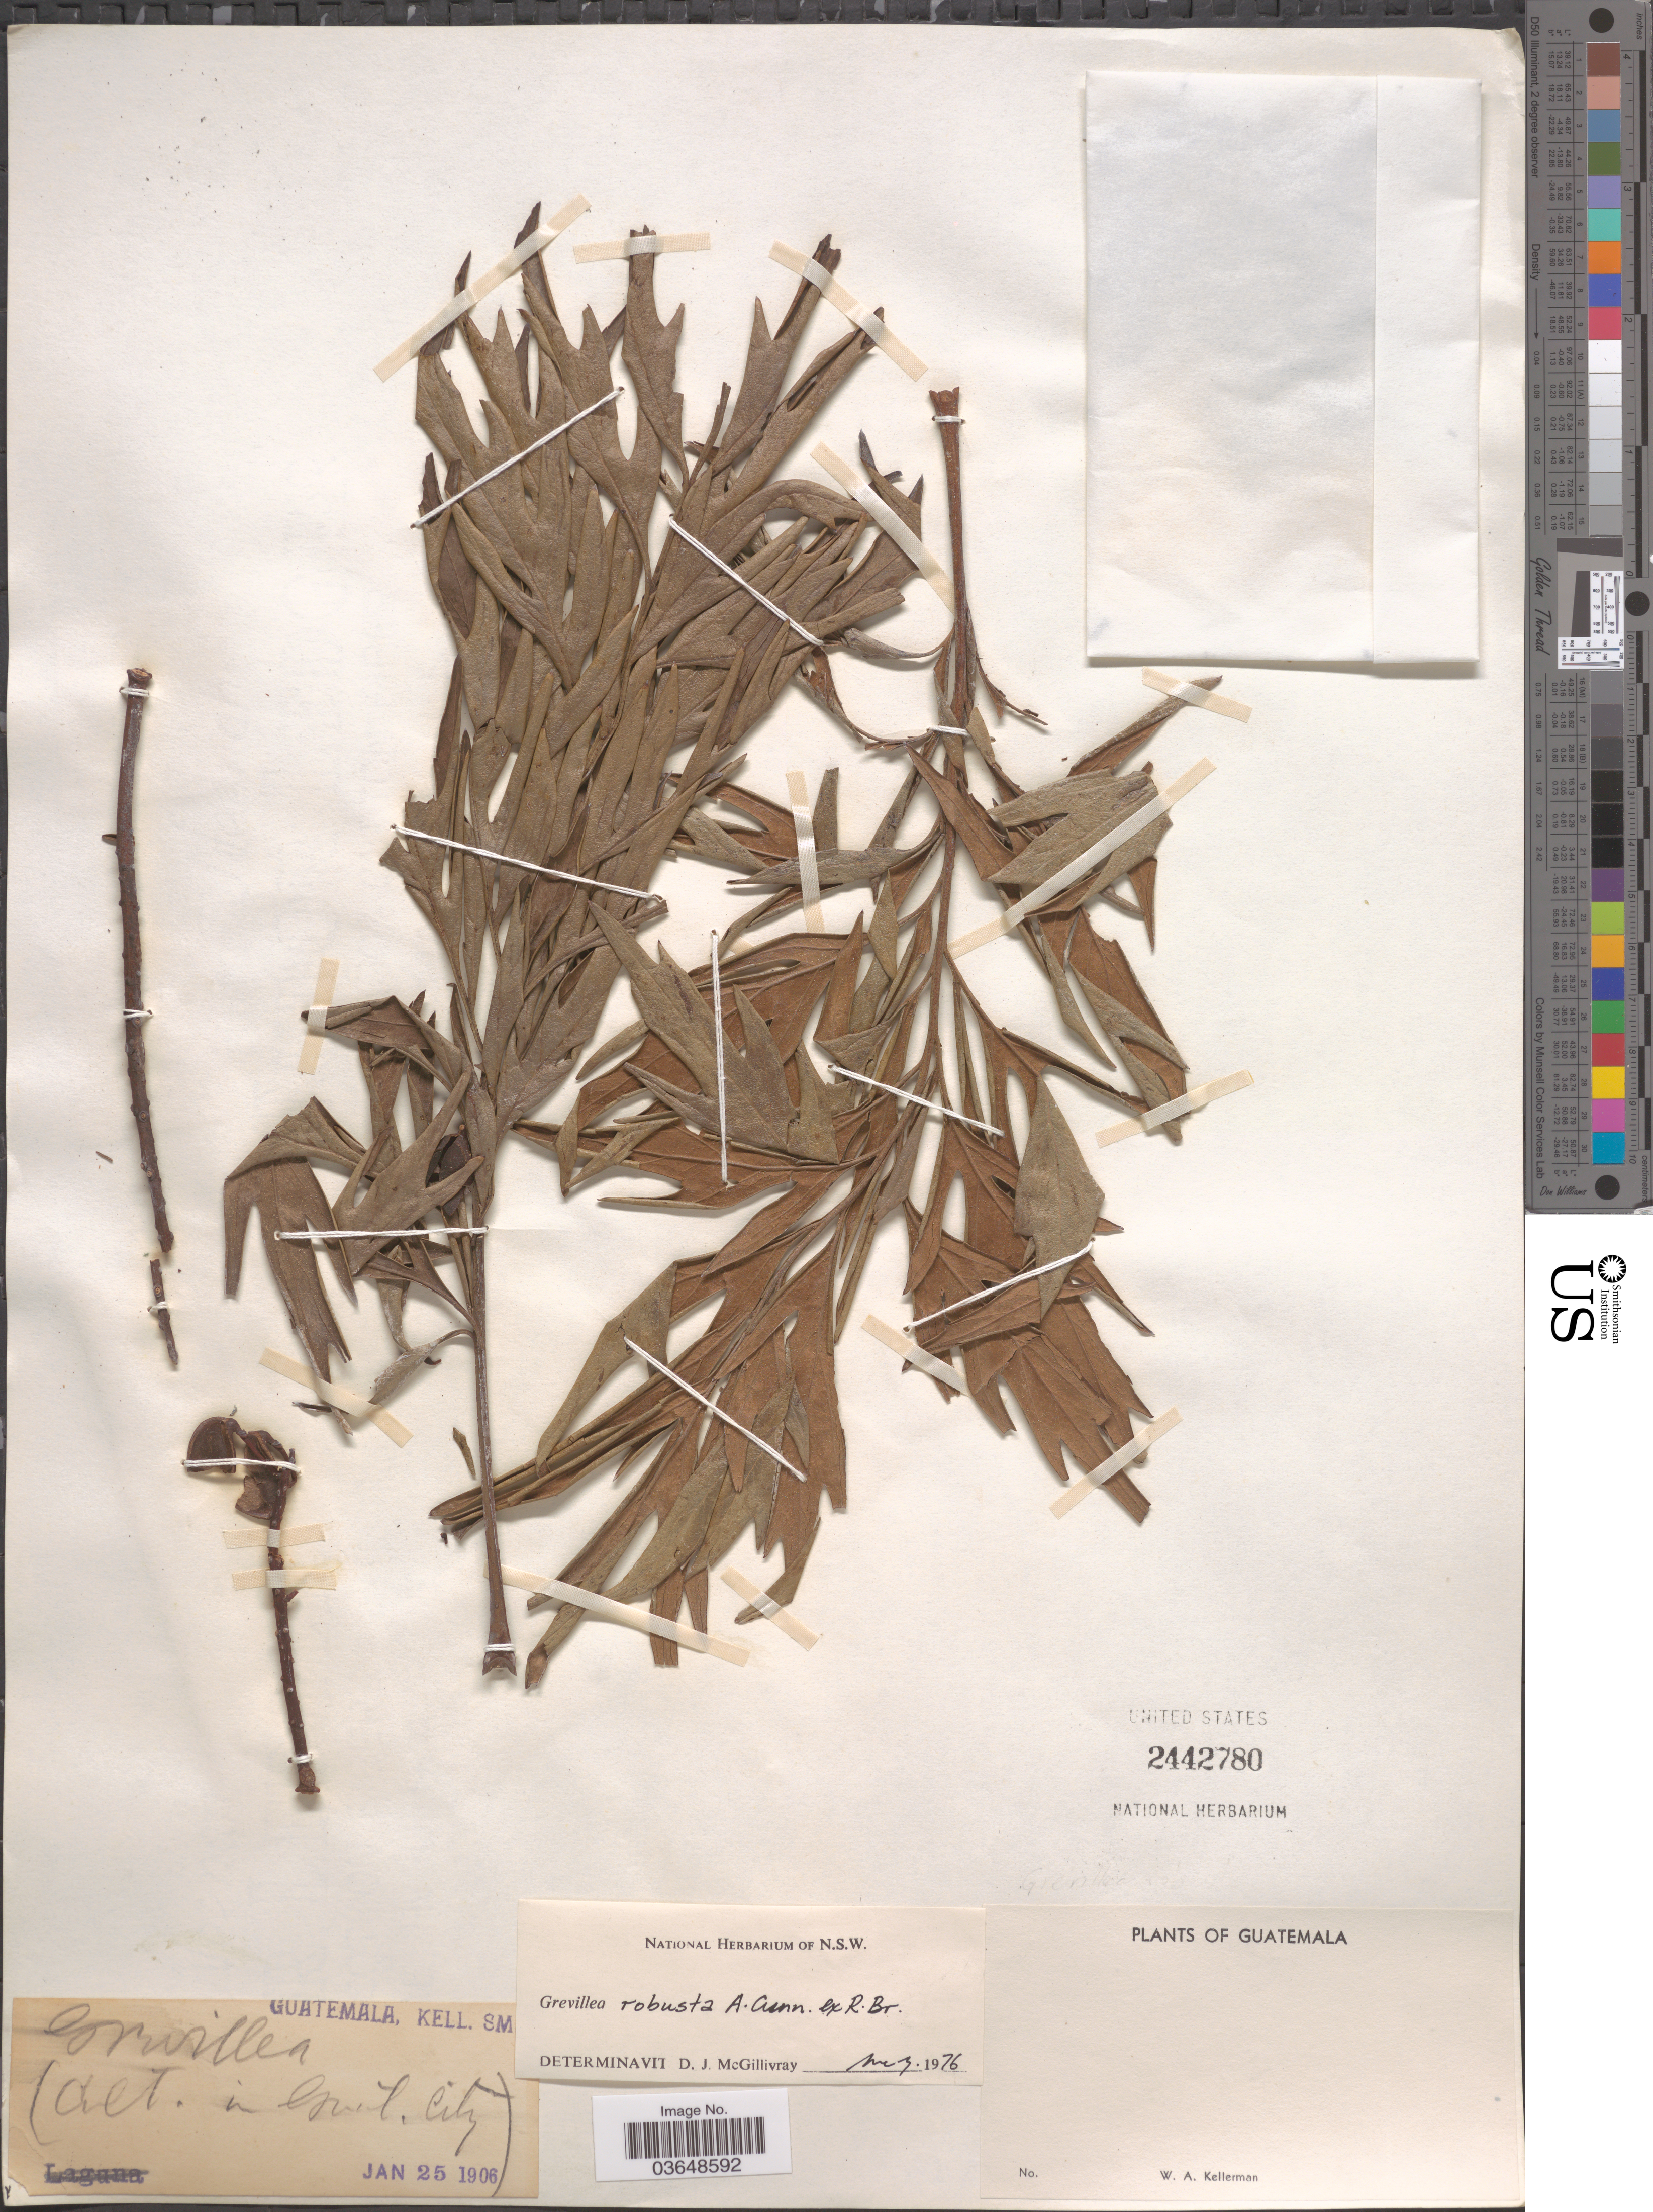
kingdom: Plantae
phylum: Tracheophyta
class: Magnoliopsida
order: Proteales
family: Proteaceae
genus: Grevillea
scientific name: Grevillea robusta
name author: A. Cunn.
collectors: W. Kellerman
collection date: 1906-01-25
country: Guatemala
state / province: Guatemala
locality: Guat. City.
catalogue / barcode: US 2442780